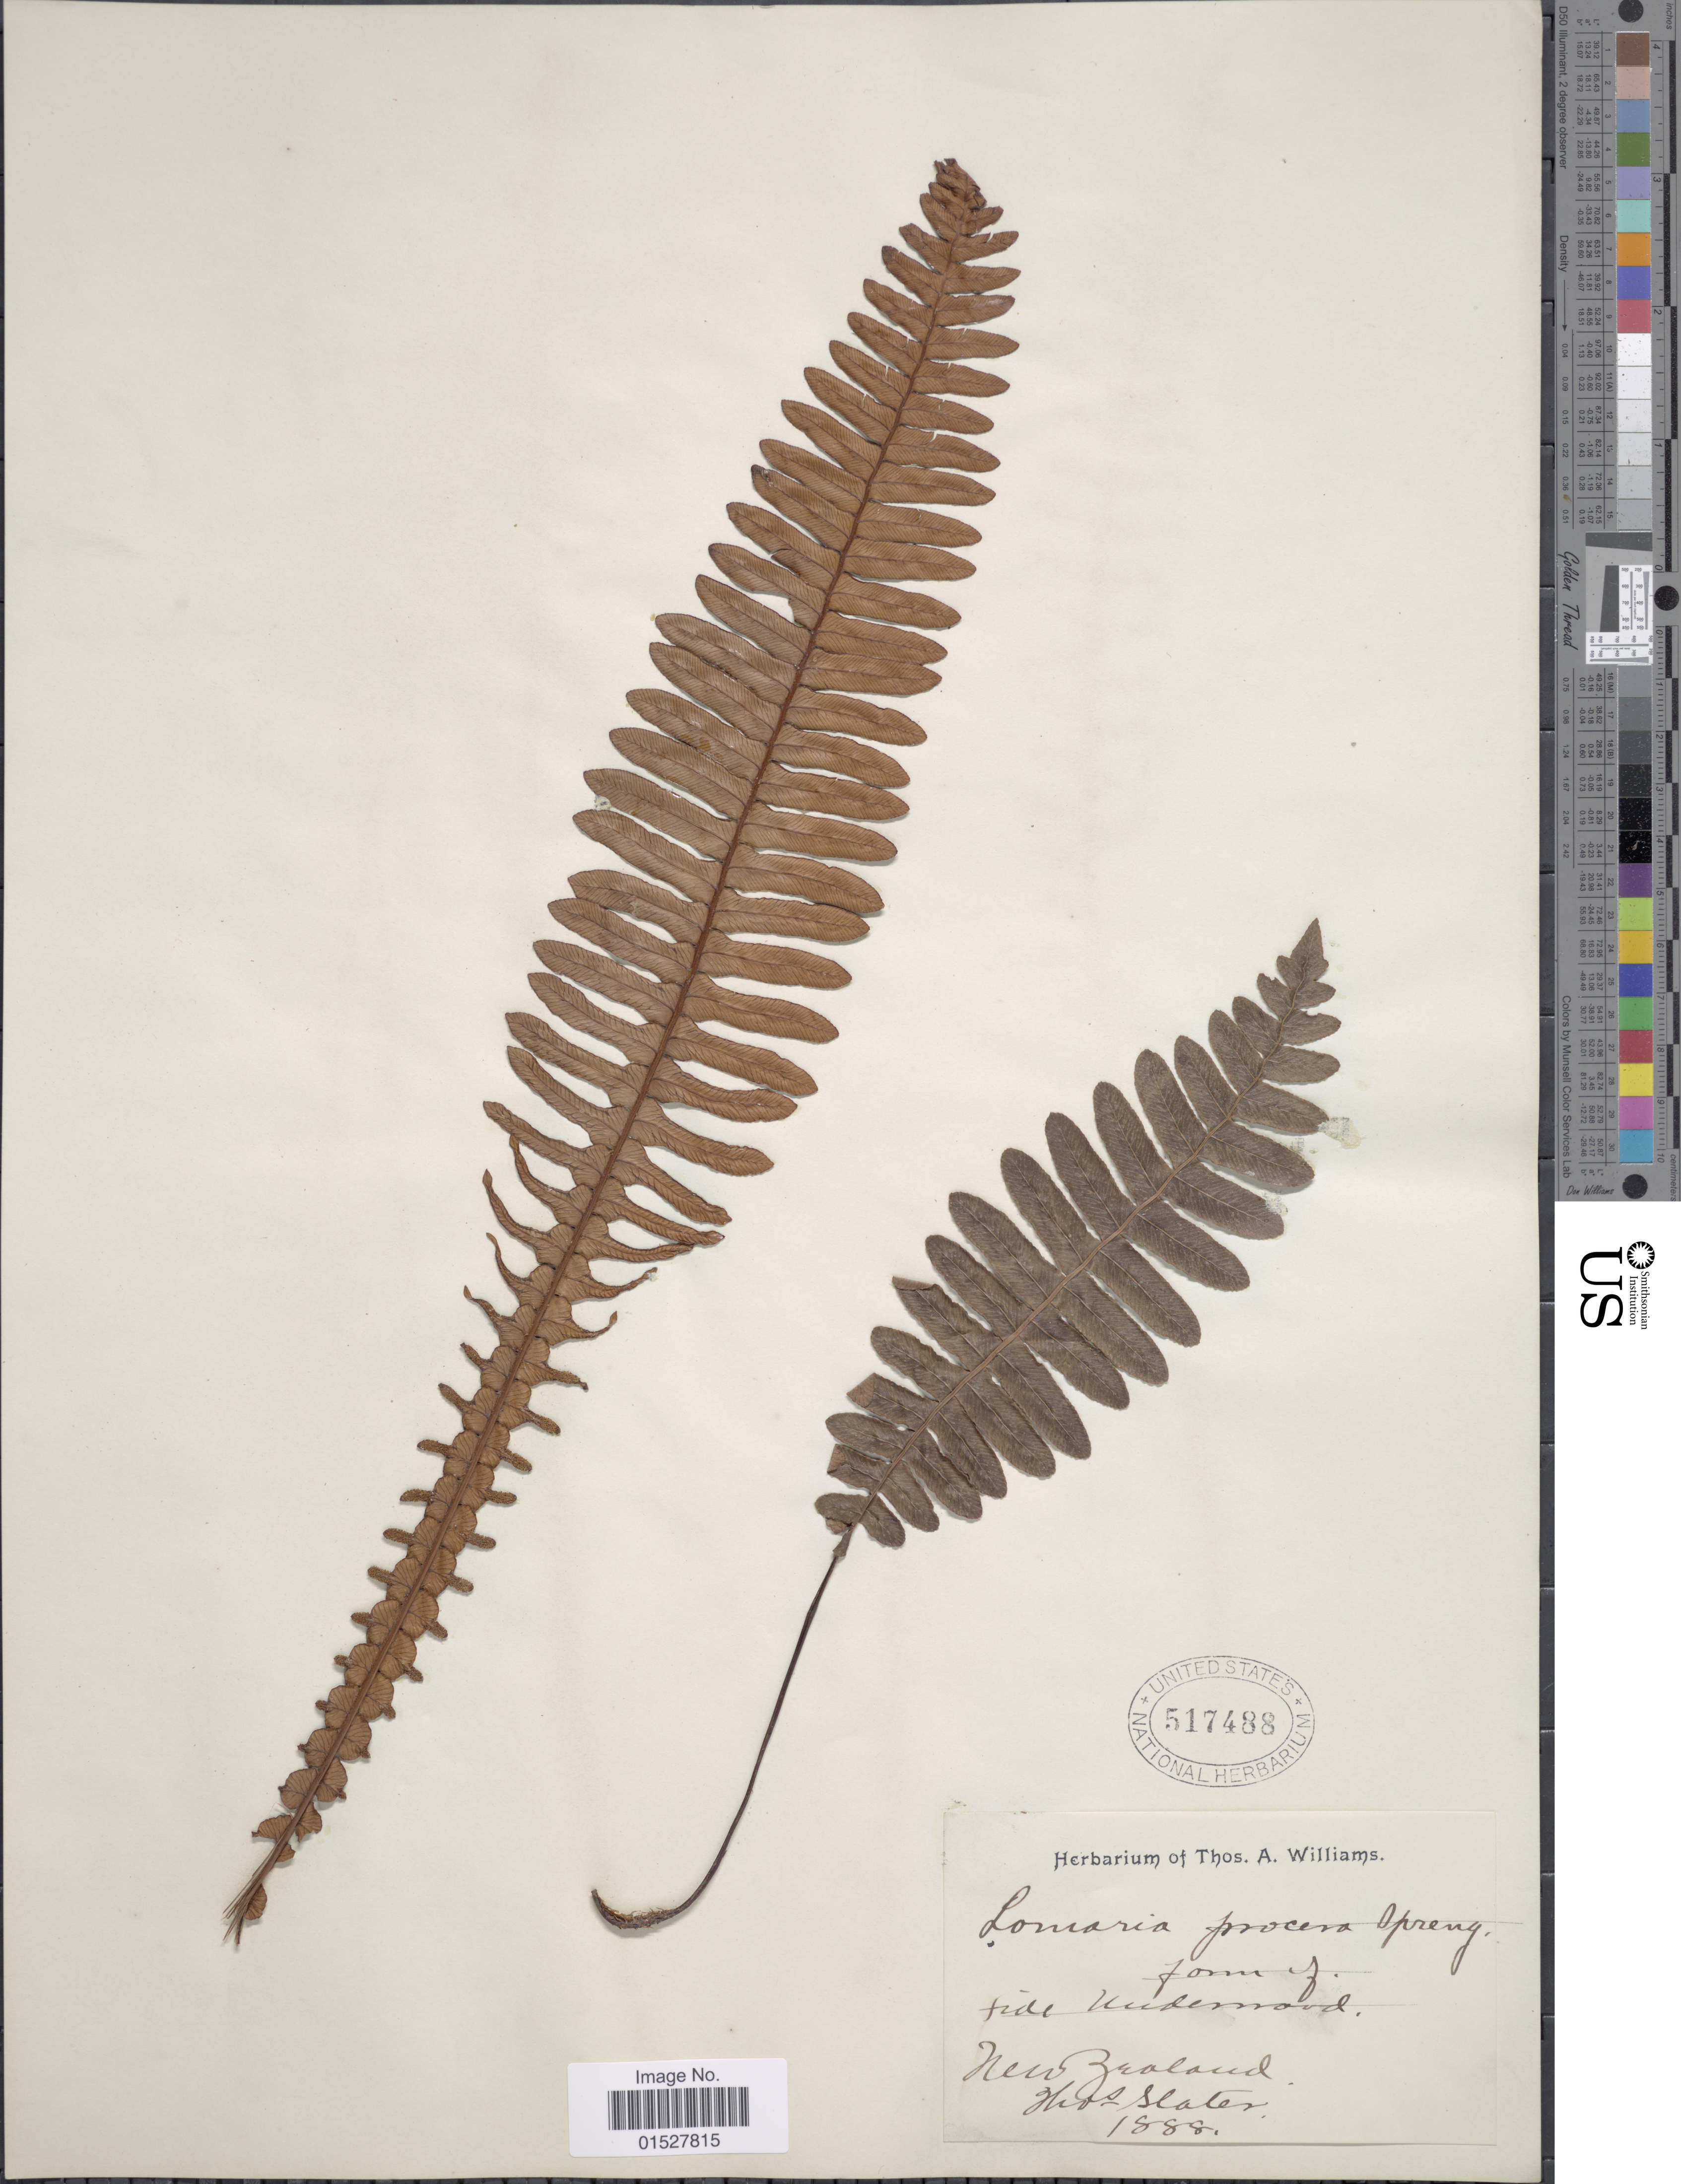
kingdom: Plantae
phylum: Tracheophyta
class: Polypodiopsida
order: Polypodiales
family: Blechnaceae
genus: Blechnum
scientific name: Blechnum discolor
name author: (G. Forst.) Keyserl.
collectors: ex herb. Thos. A. Williams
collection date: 1888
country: New Zealand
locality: Fide Underwood,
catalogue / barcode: US 517488